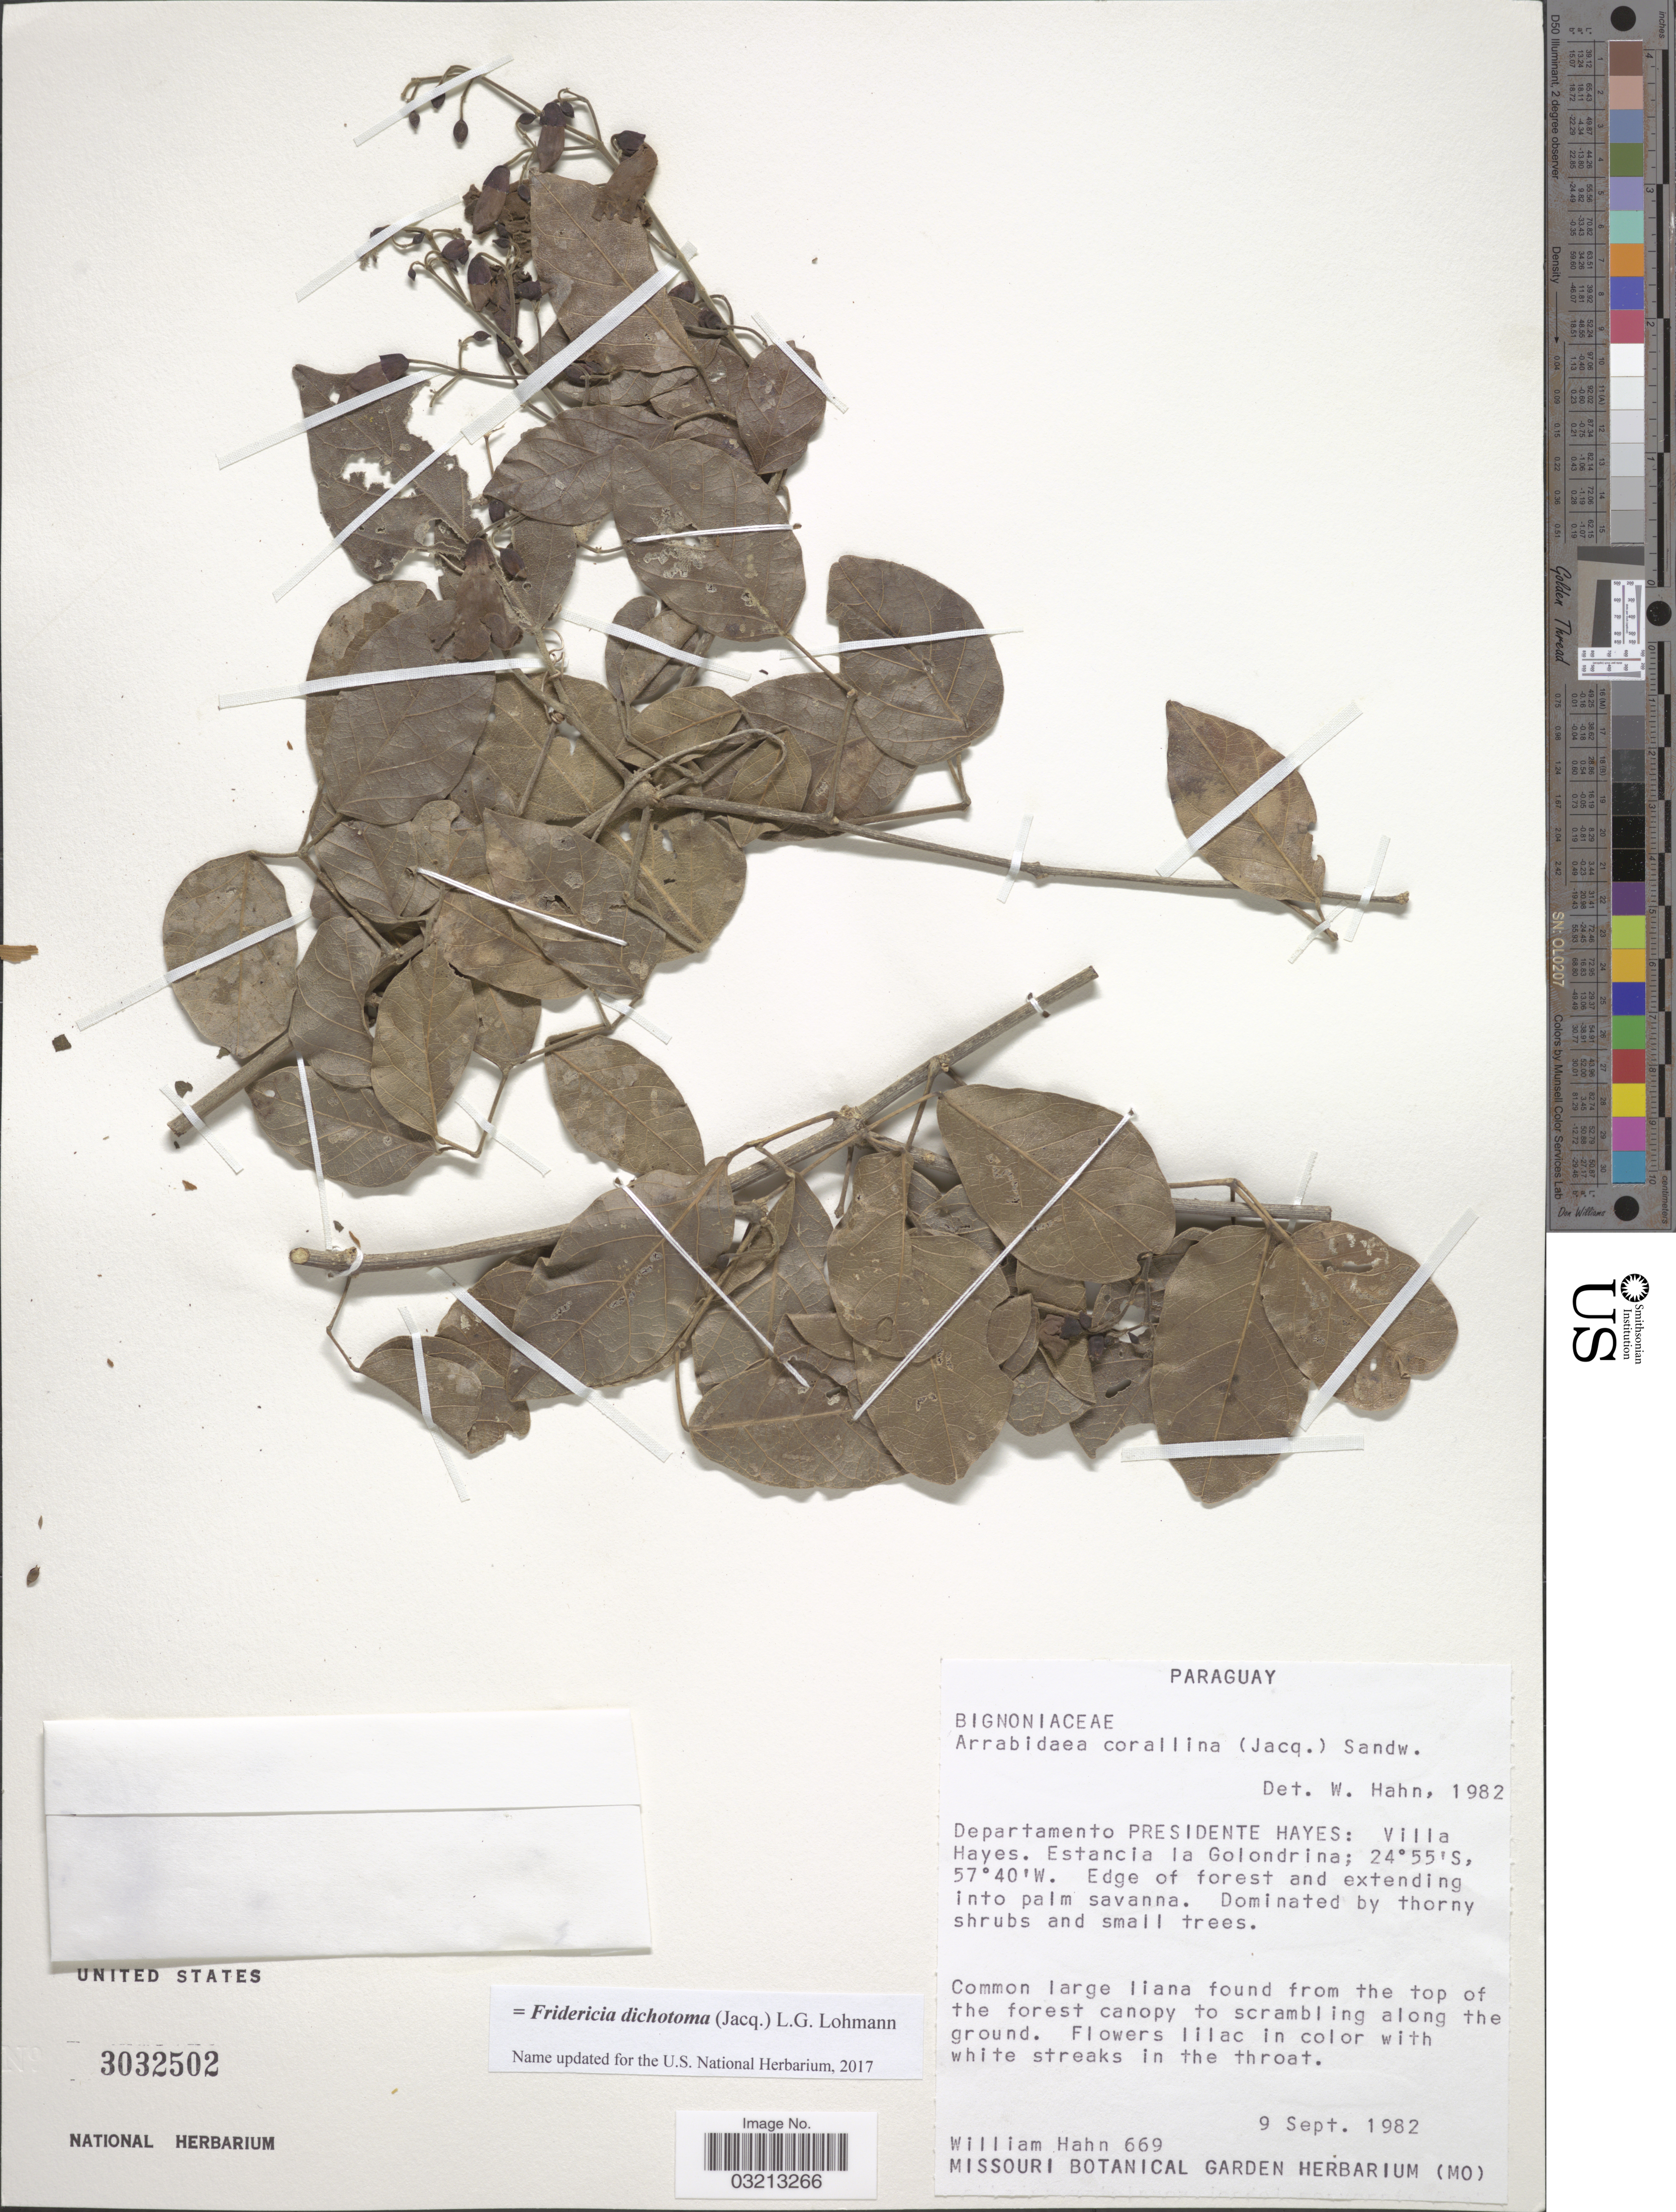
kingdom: Plantae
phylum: Tracheophyta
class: Magnoliopsida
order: Lamiales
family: Bignoniaceae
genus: Fridericia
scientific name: Fridericia dichotoma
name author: (Jacq.) L.G. Lohmann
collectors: W. J. Hahn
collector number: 669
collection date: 1982-09-09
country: Paraguay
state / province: Presidente Hayes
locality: Departamento Presidente Hayes: Villa Hayes. Estancia la Golondrina.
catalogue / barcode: US 3032502